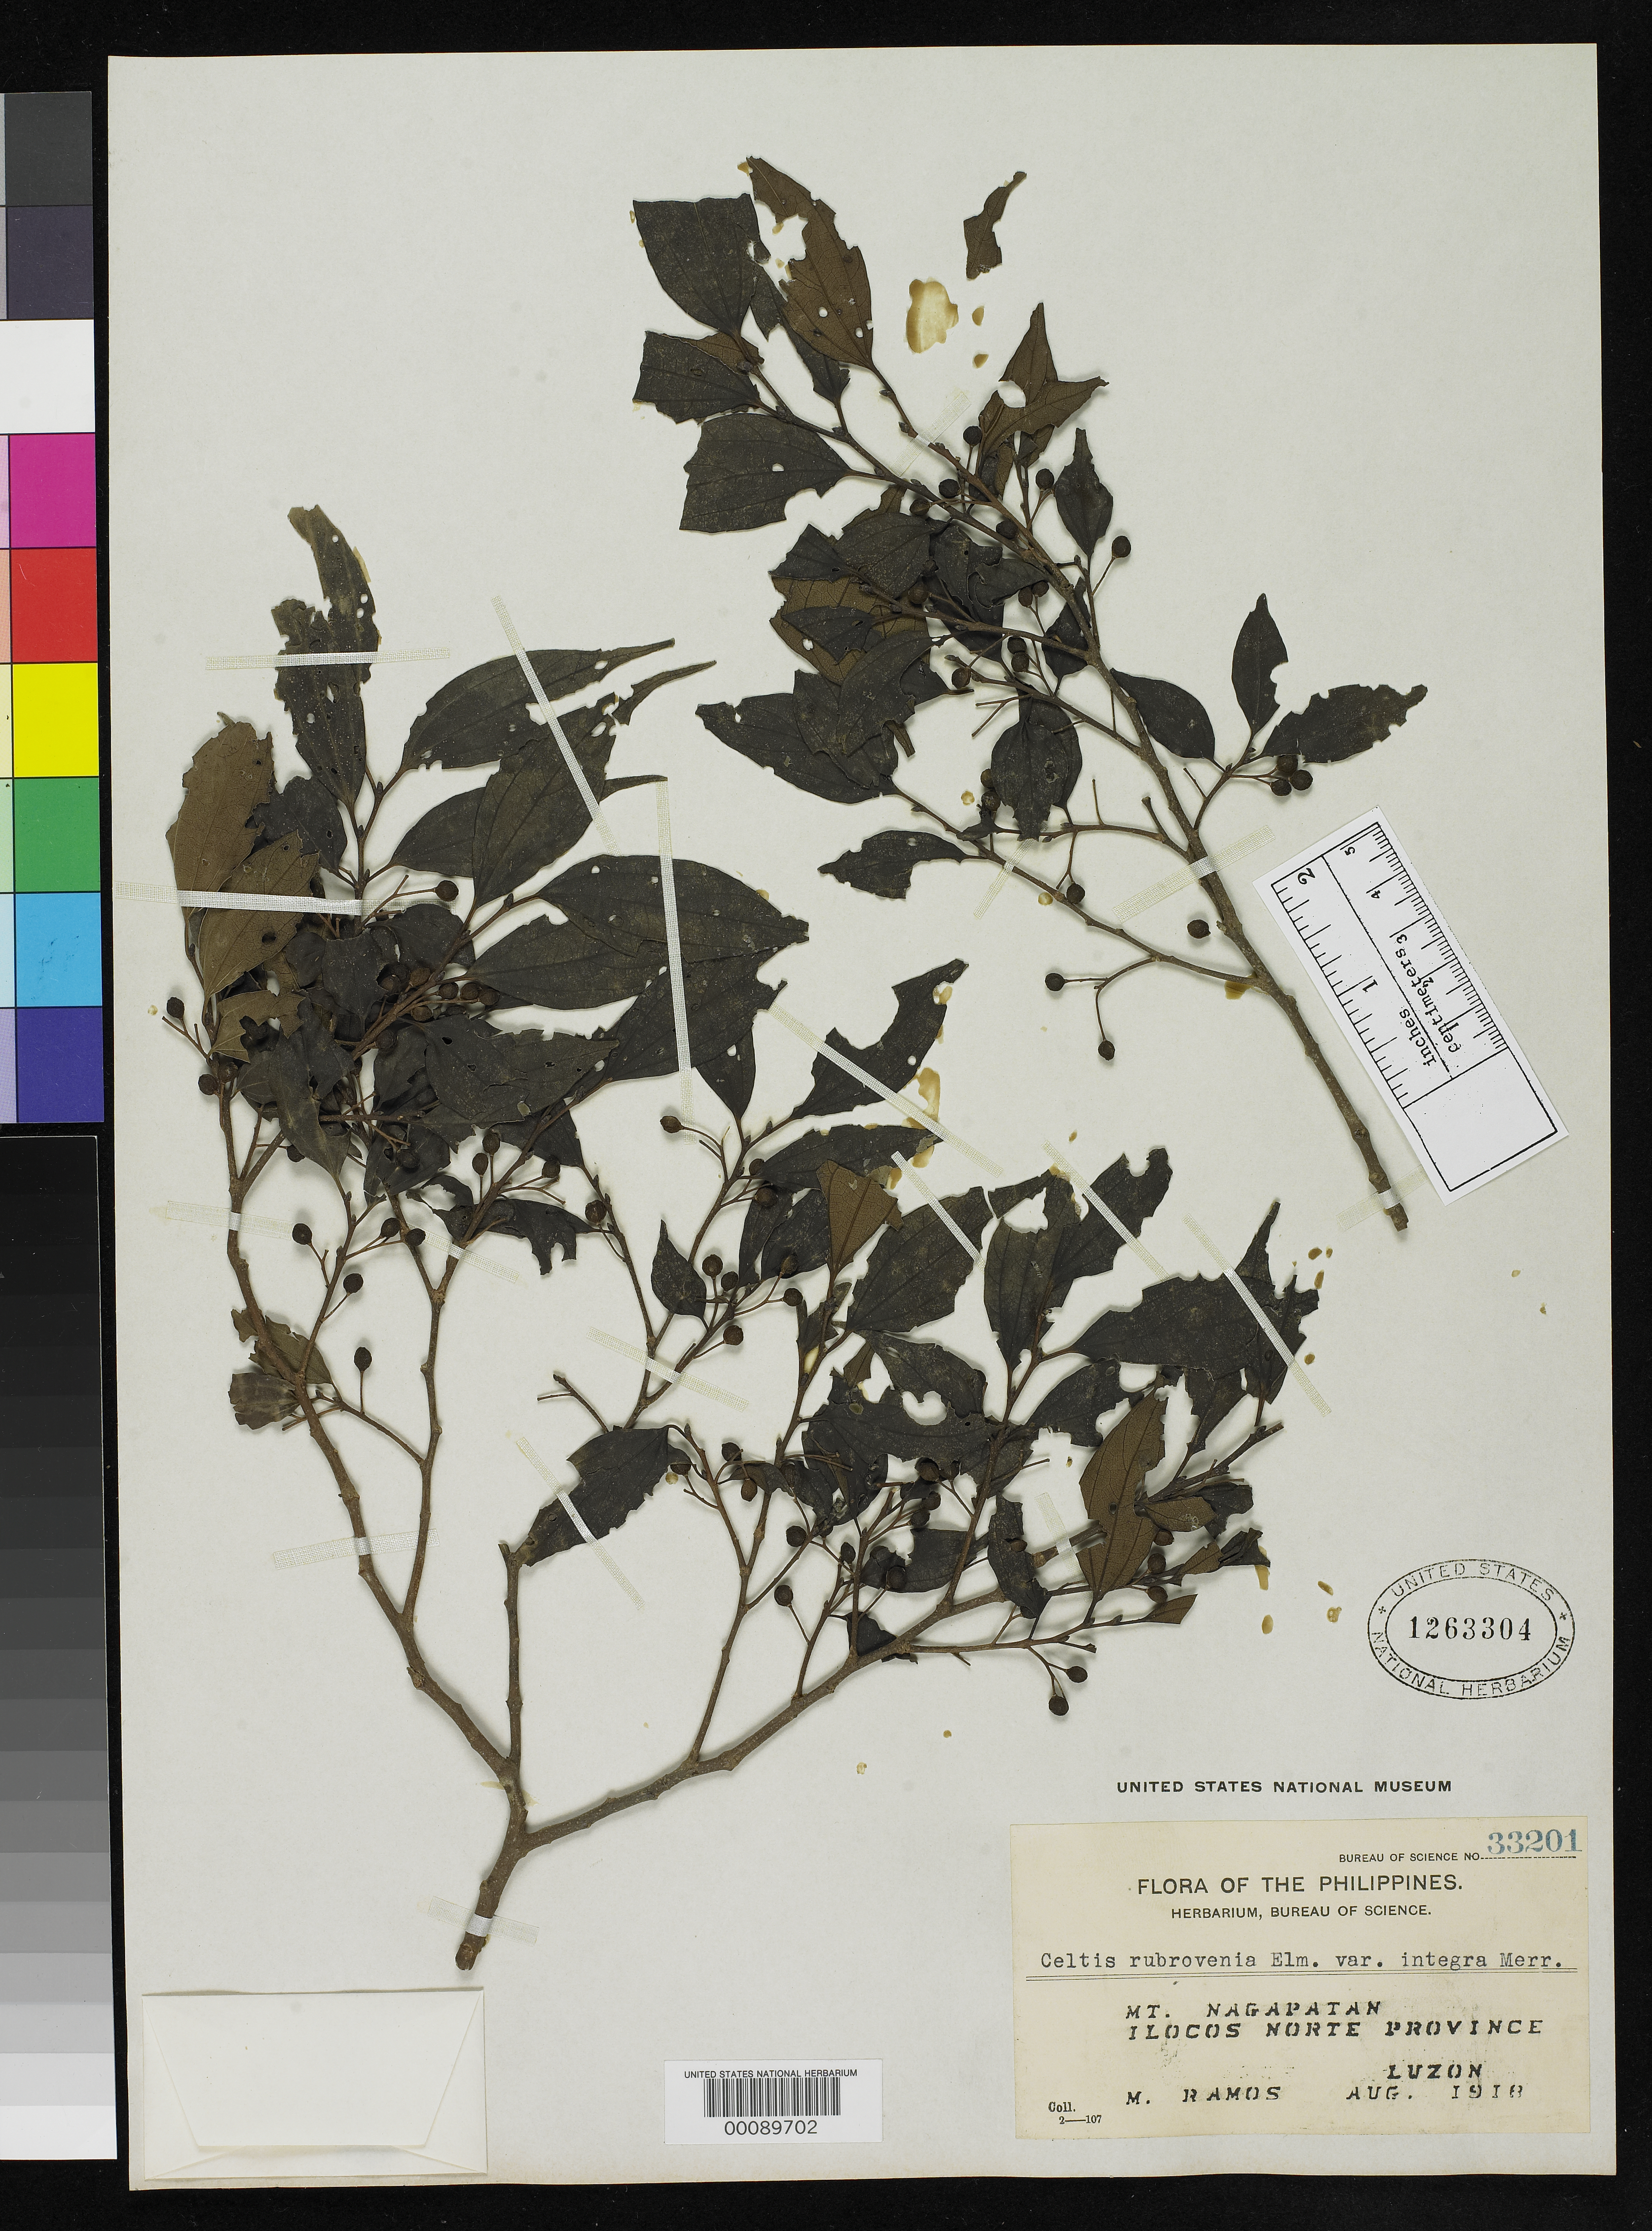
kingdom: Plantae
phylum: Tracheophyta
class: Magnoliopsida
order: Rosales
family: Cannabaceae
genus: Celtis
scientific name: Celtis rubrovenia var. integra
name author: Merr.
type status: Isotype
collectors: M. Ramos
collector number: Bur. Sci. 33201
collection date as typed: Aug 1918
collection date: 1918-08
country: Philippines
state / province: Ilocos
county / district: Ilocos Norte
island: Luzon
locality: Mt. Nagapatan, Ilocos Norte Province.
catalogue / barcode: US 1263304